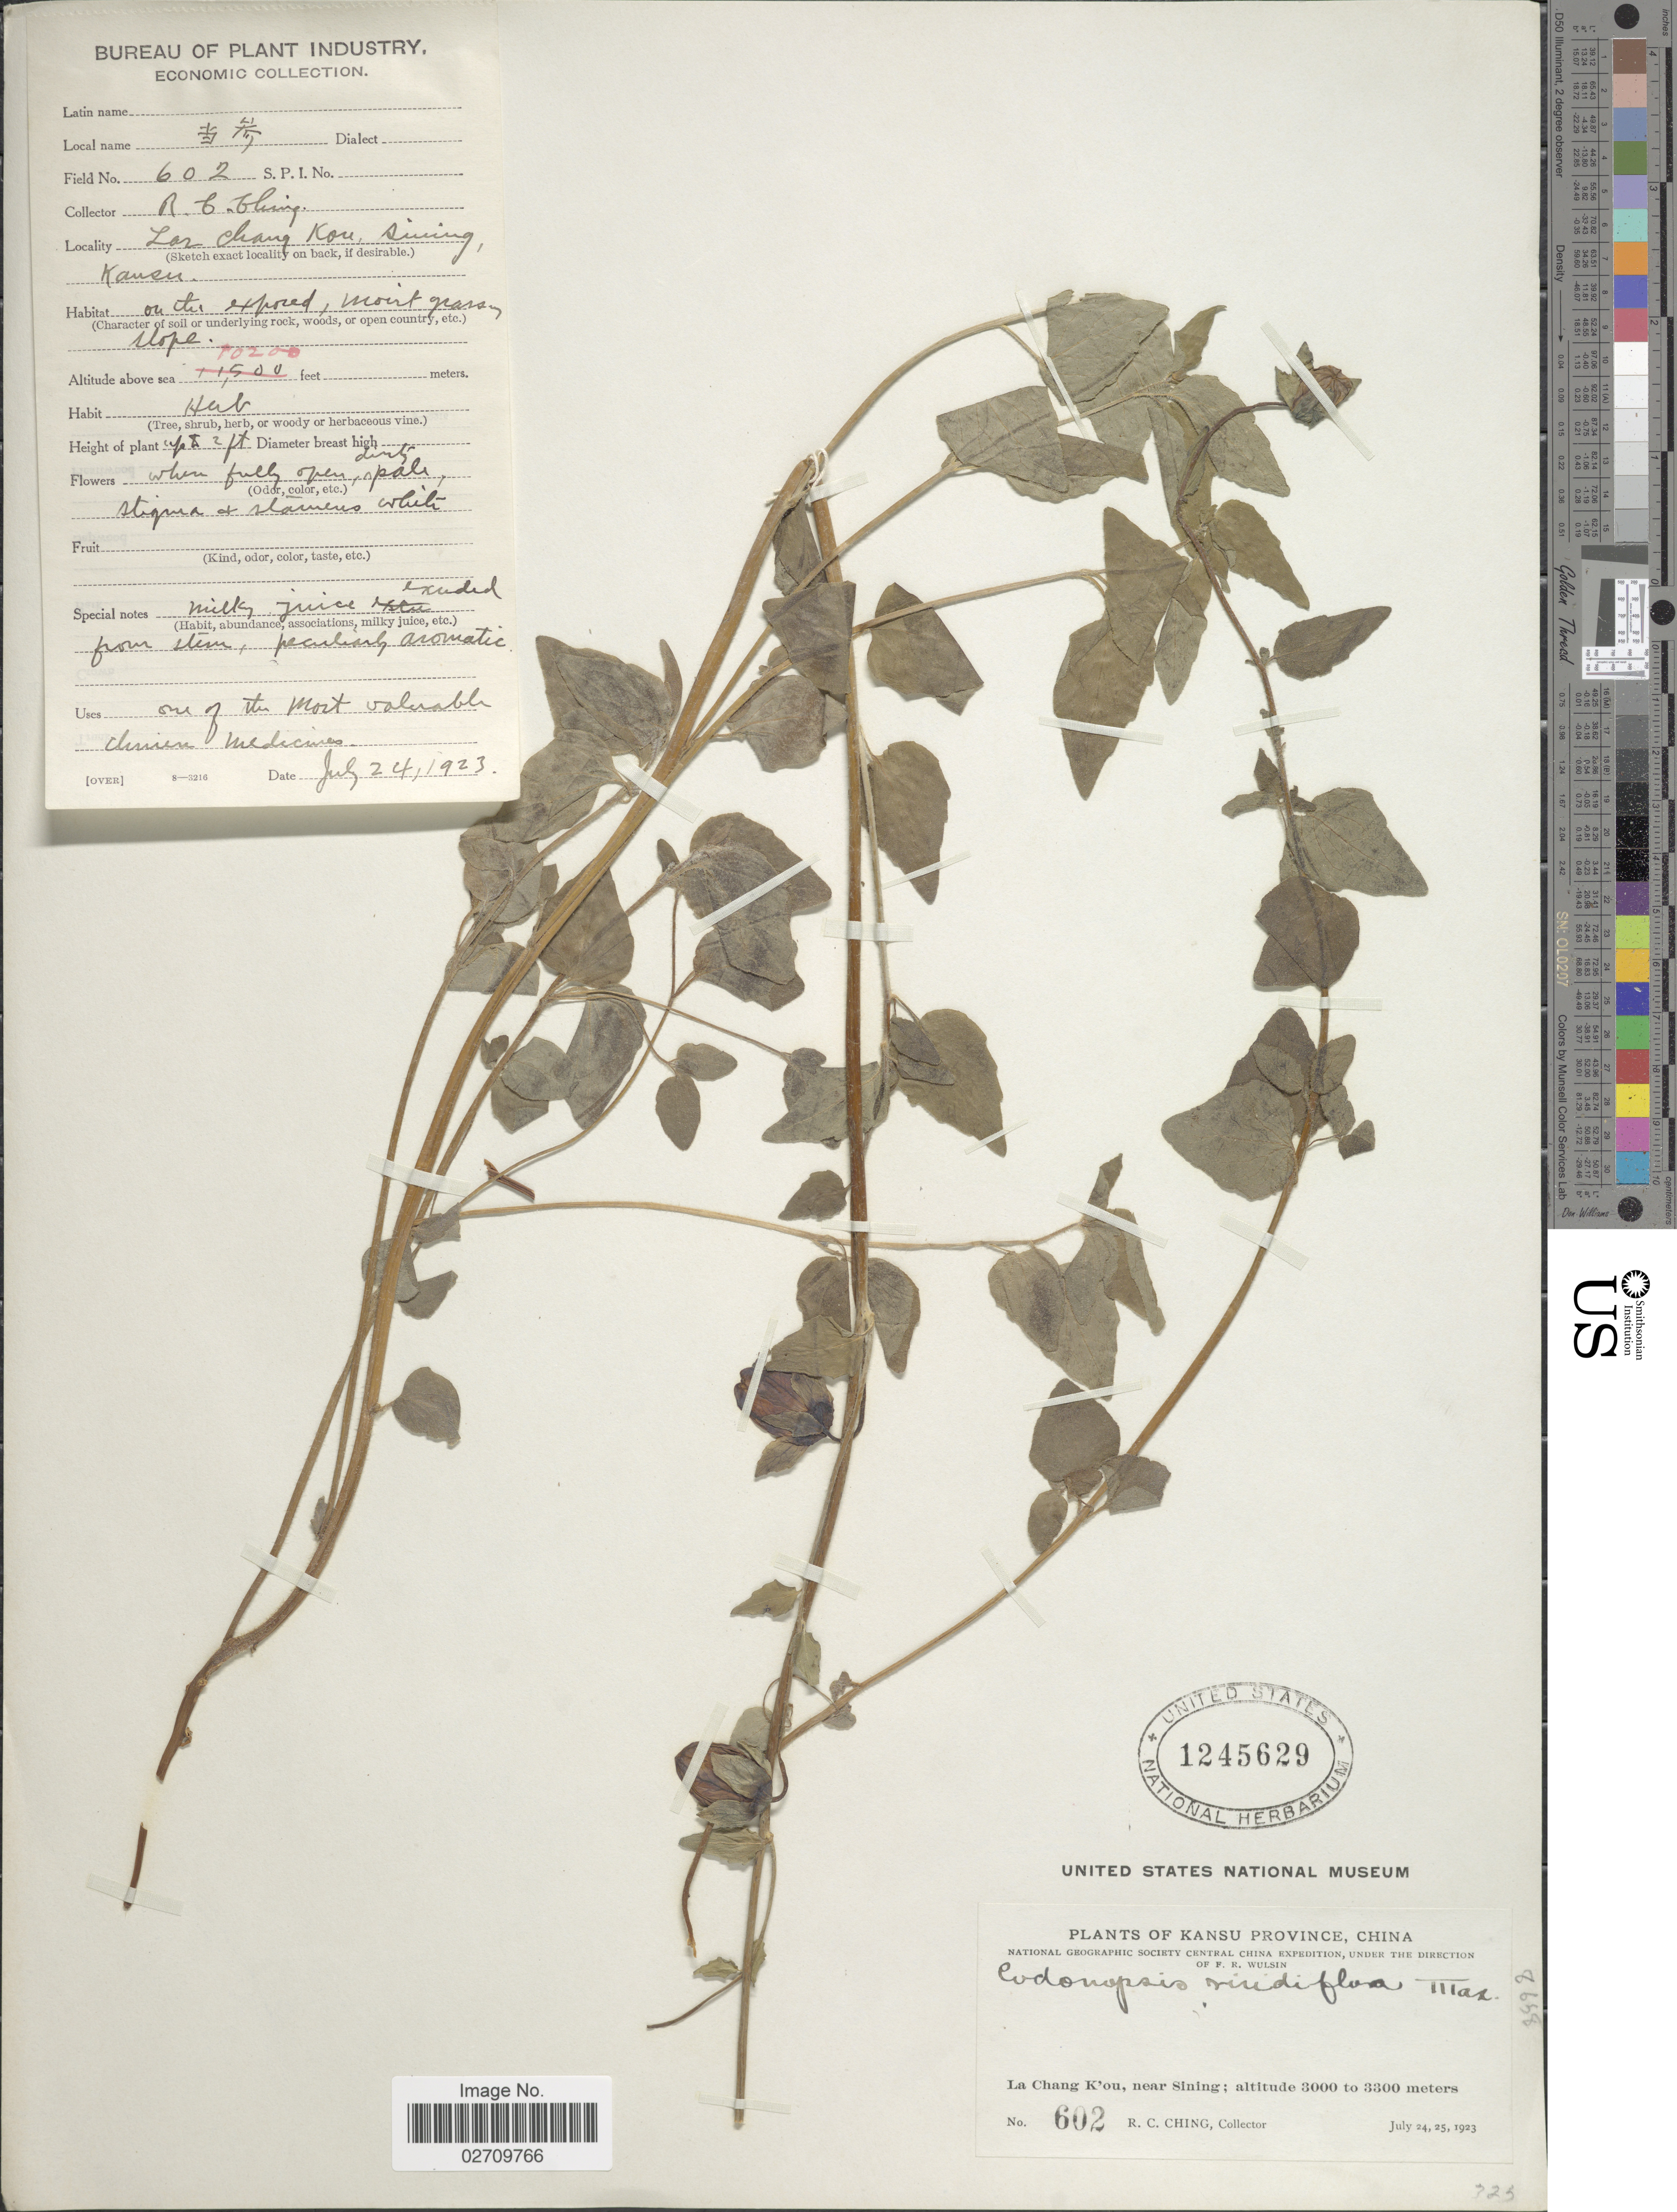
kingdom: Plantae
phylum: Tracheophyta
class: Magnoliopsida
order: Asterales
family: Campanulaceae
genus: Codonopsis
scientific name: Codonopsis viridiflora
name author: Maxim.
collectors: R. C. Ching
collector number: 602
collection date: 1923-07-24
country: China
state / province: Gansu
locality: Kansu Province, La Chang K'ou, near Sining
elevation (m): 3109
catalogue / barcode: US 1245629